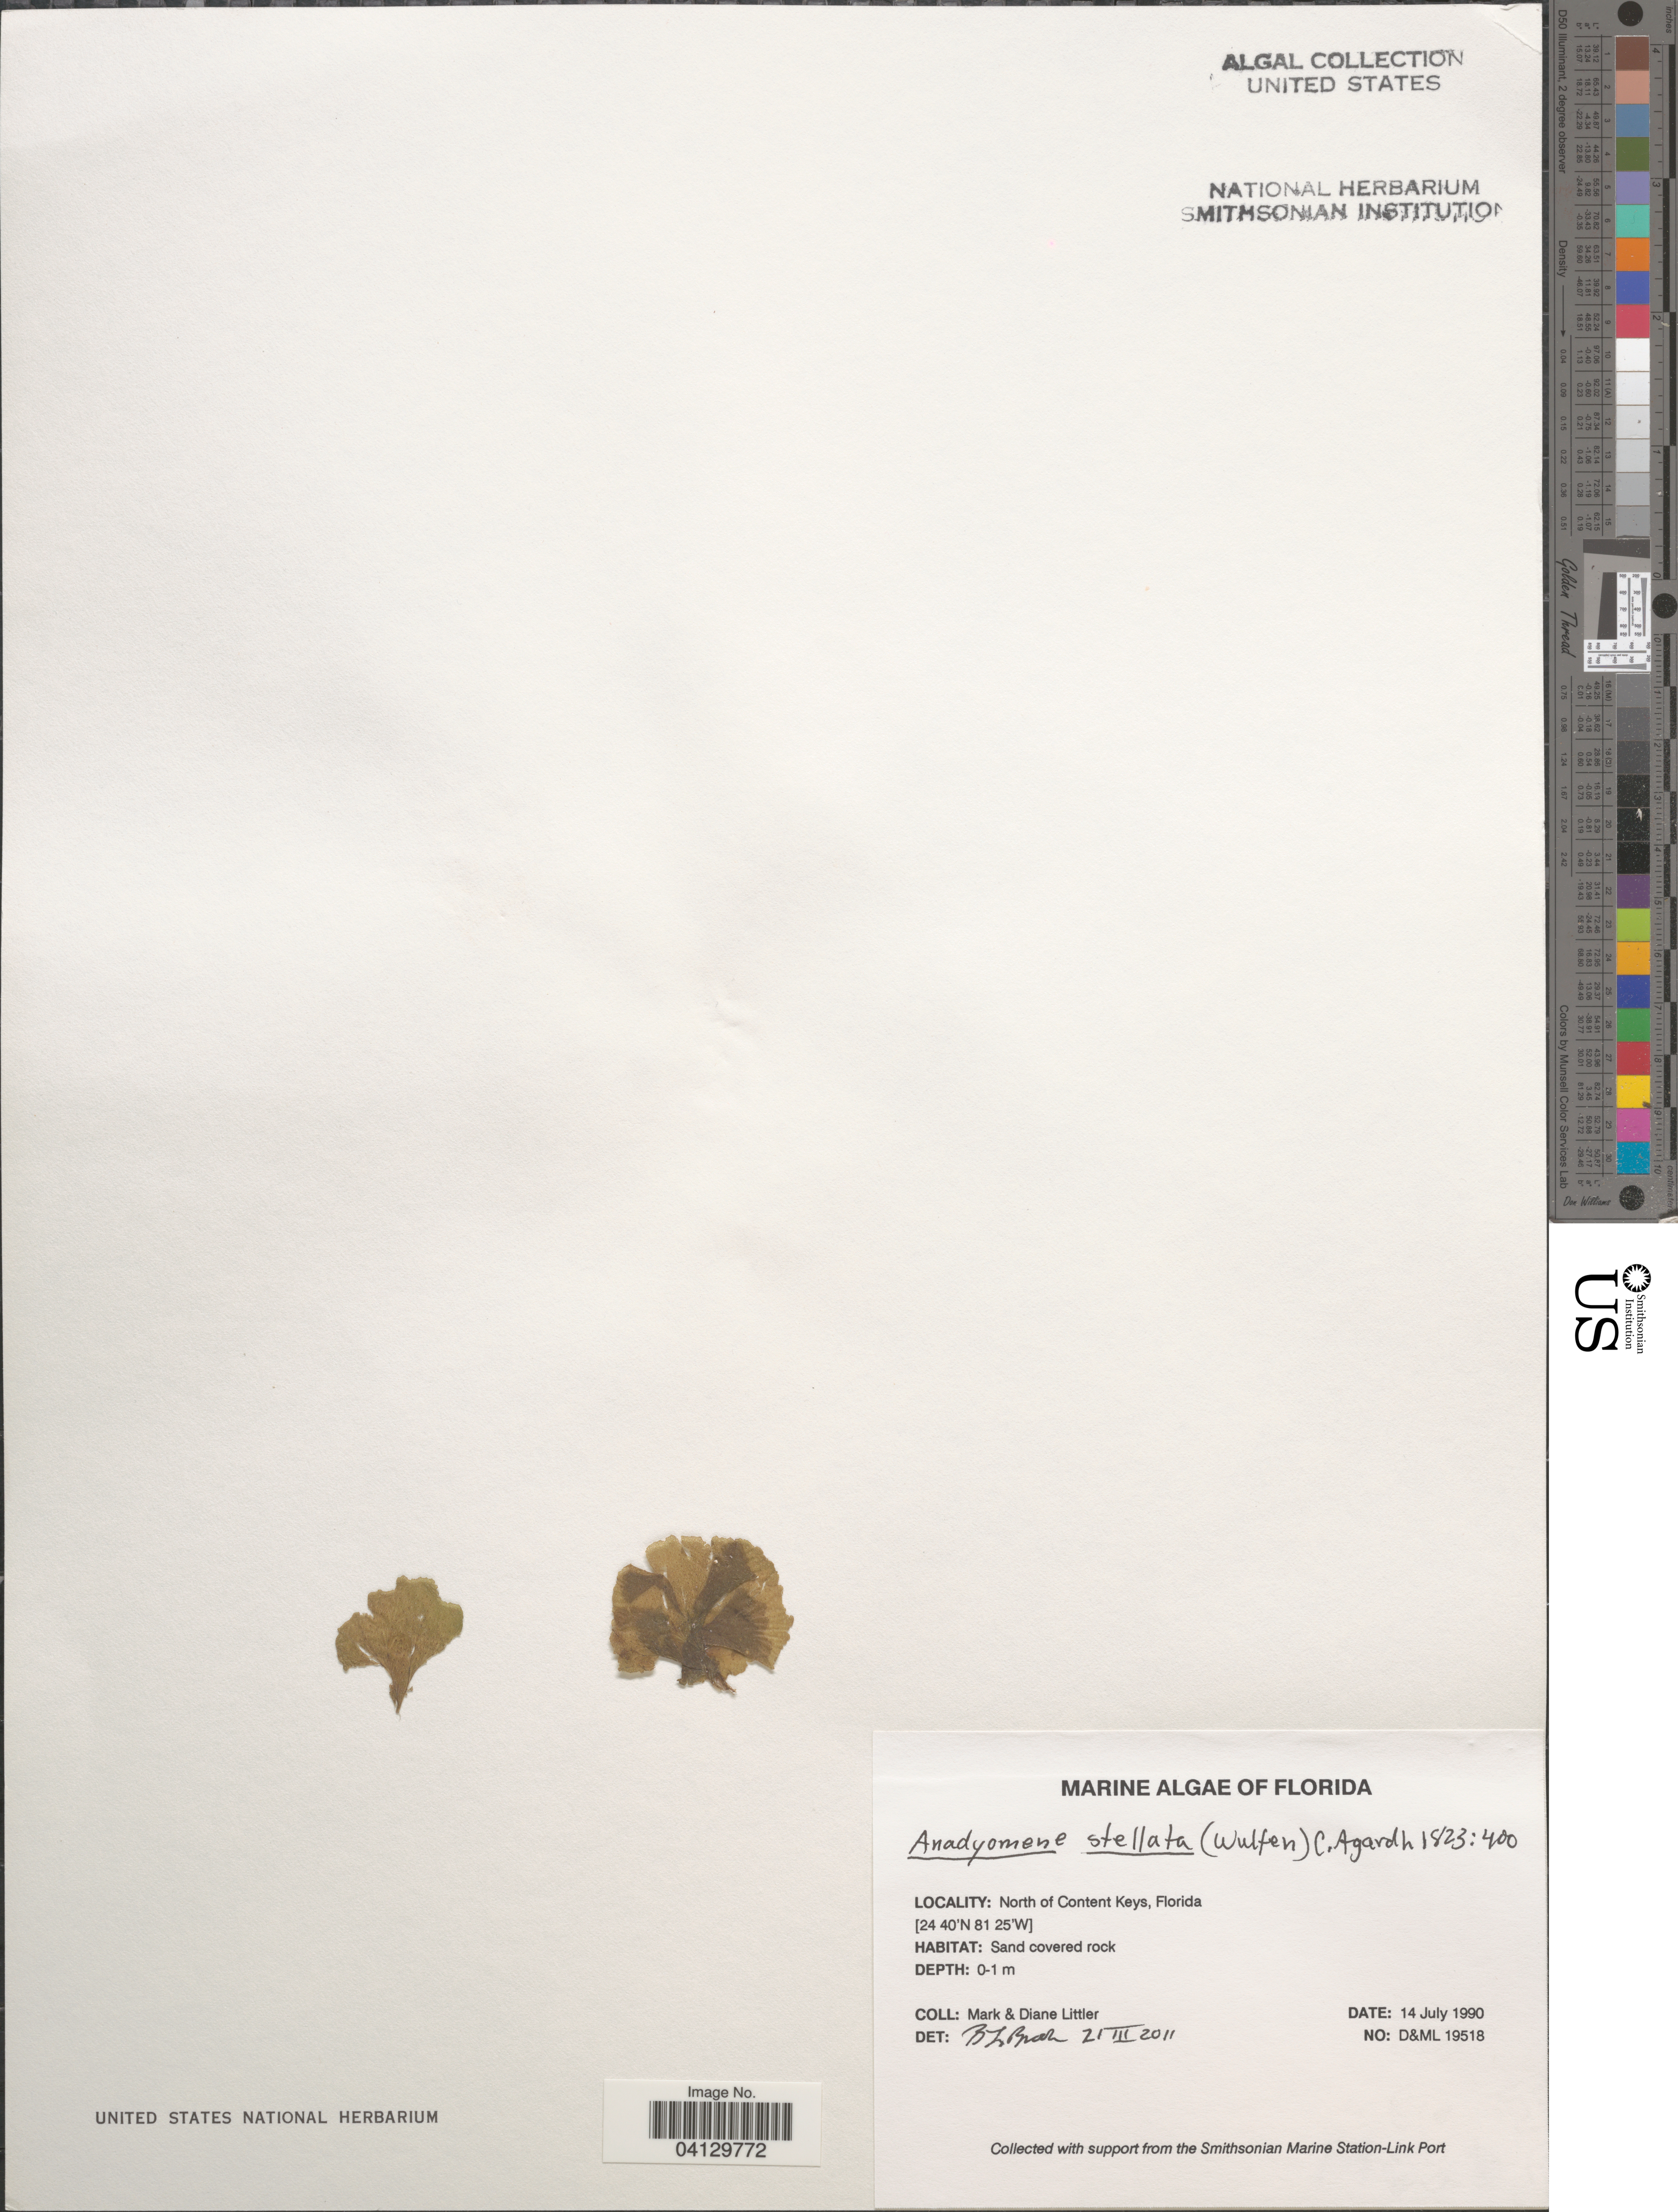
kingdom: Plantae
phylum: Chlorophyta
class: Ulvophyceae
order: Cladophorales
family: Anadyomenaceae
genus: Anadyomene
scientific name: Anadyomene stellata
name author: (Wulfen) C. Agardh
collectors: M. M. Littler & D. S. Littler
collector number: D&ML19518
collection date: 1990-07-14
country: United States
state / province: Florida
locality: North of Content Keys.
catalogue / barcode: US 329102